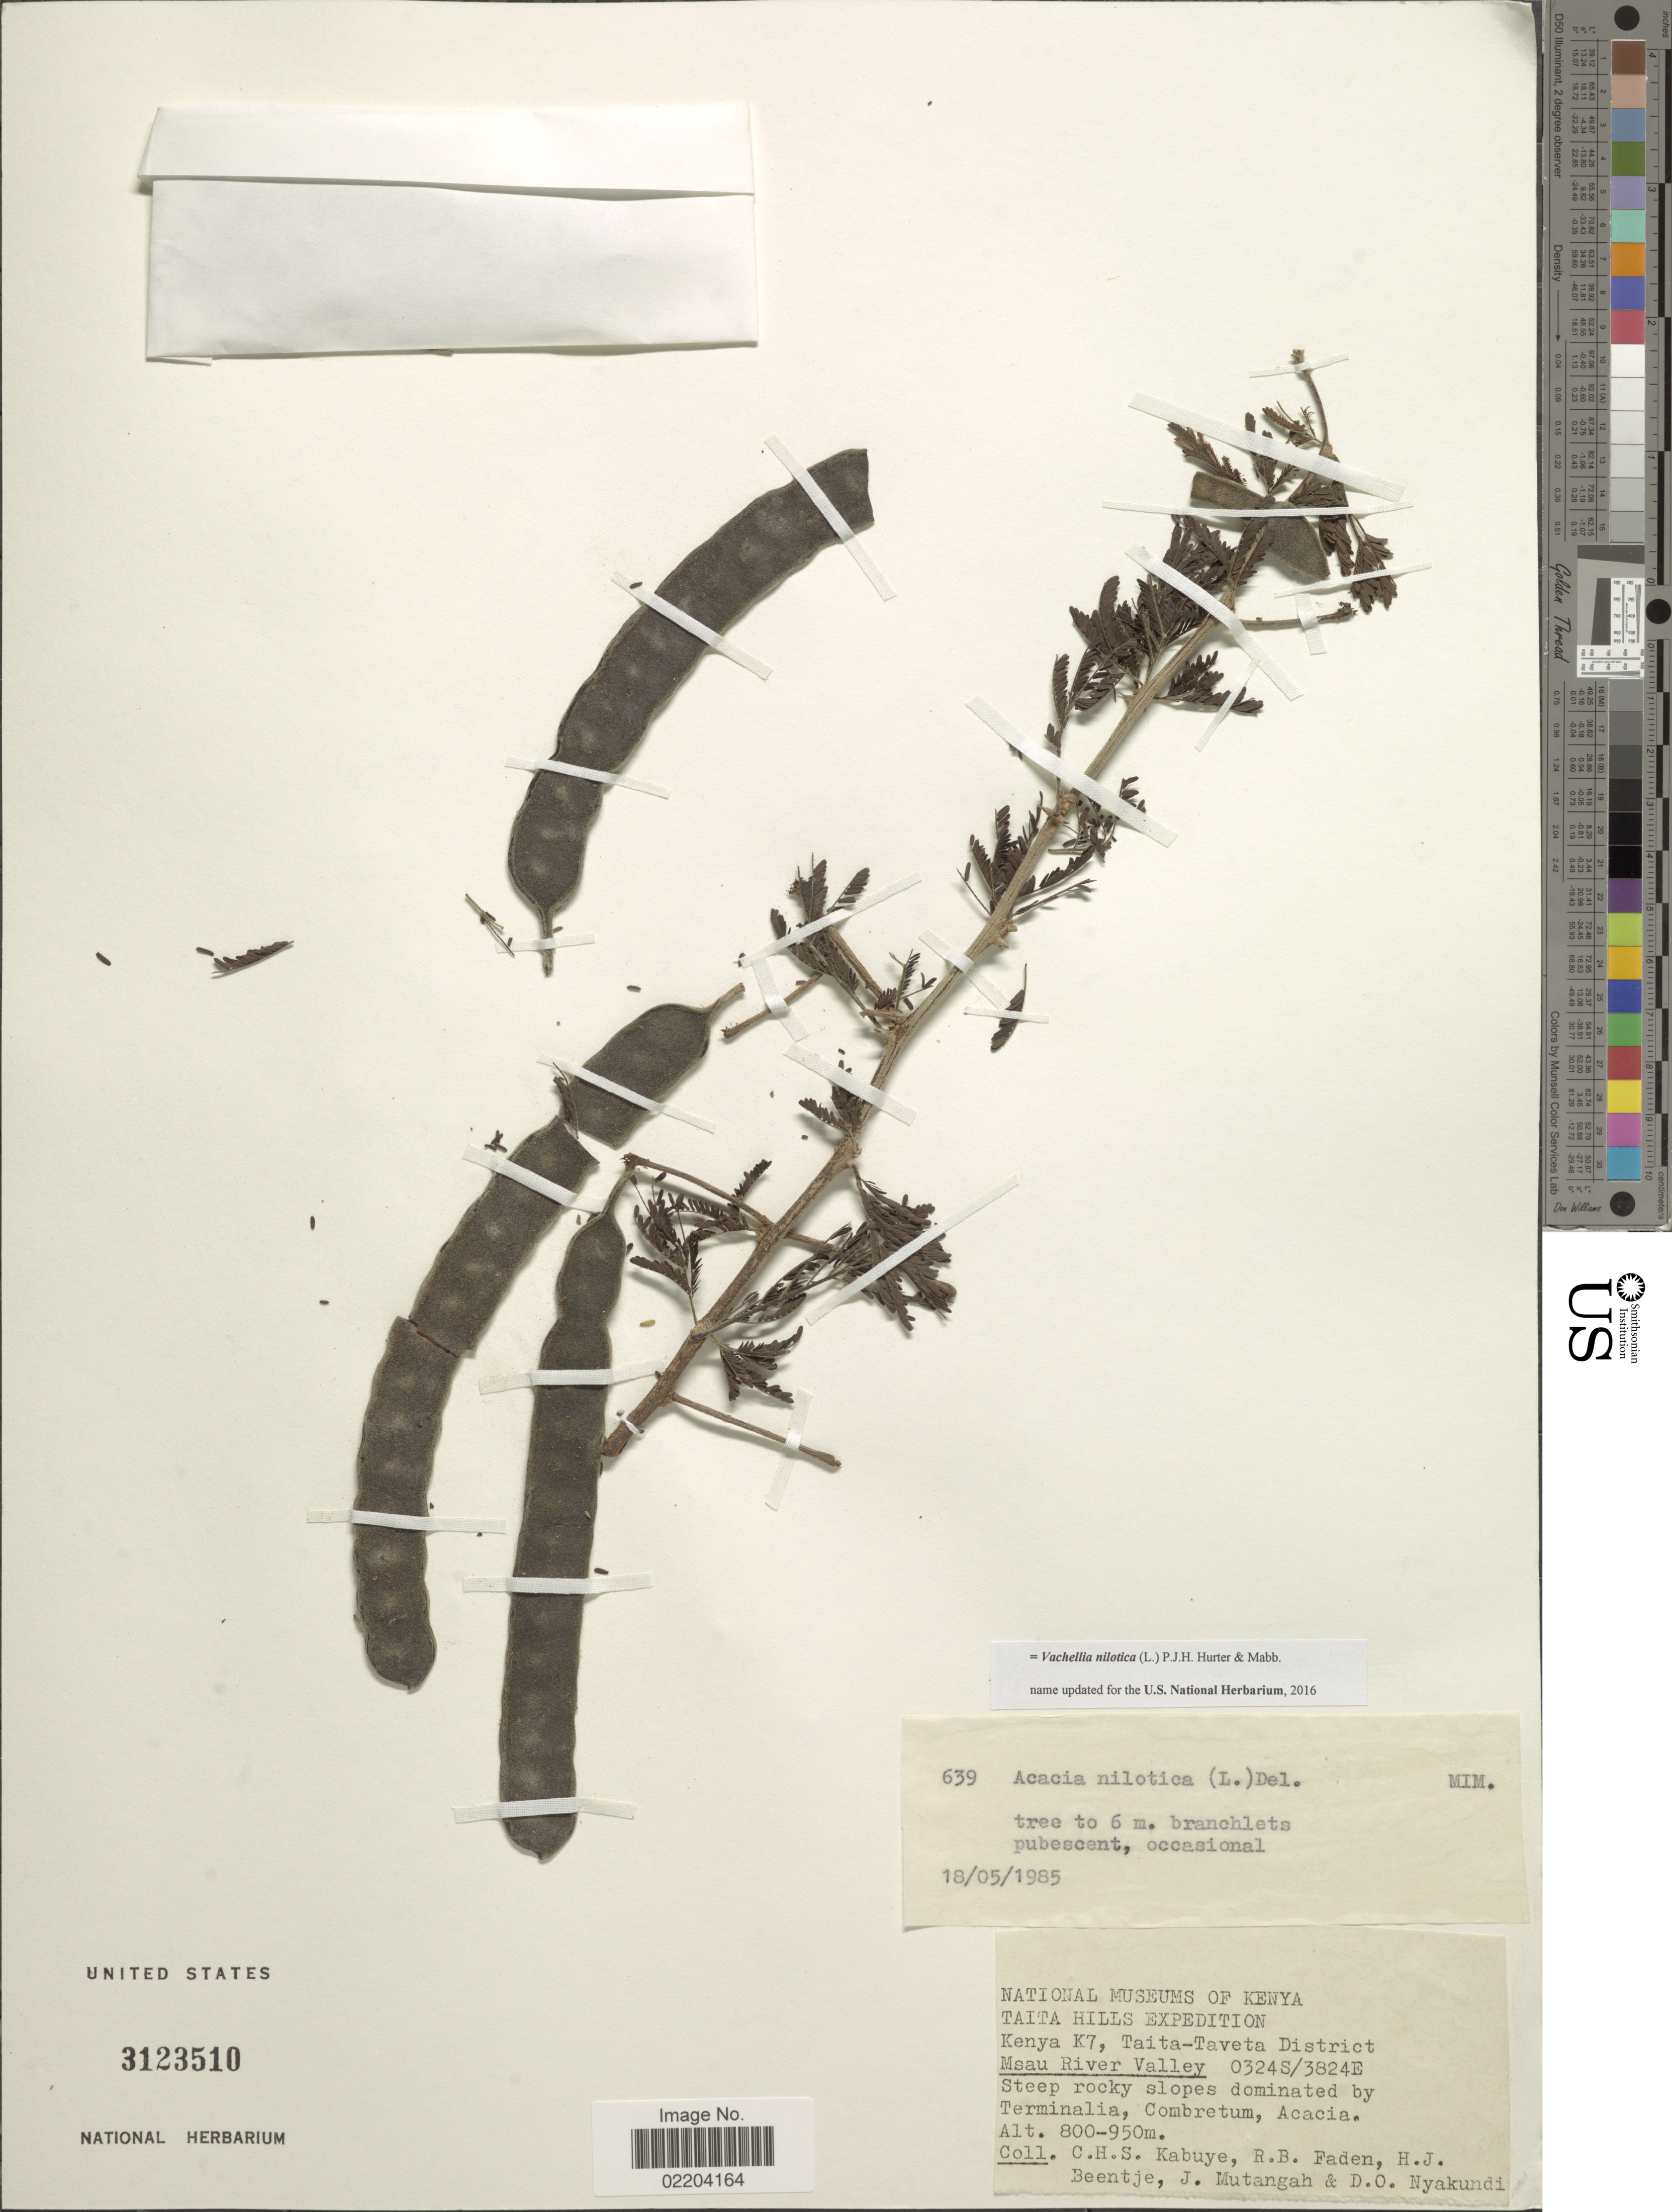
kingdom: Plantae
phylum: Tracheophyta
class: Magnoliopsida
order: Fabales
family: Fabaceae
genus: Vachellia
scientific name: Vachellia nilotica subsp. nilotica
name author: (L.) P.J.H. Hurter & Mabb.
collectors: C. Kabuye, R. B. Faden, H. J. Beentje, J. Mutangah & D. Nyakundi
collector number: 639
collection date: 1985-05-18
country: Kenya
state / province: Taita Taveta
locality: Taita Hills, Kenya K7, Taita-Taita-Taveta District. Msau River Valley.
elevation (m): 800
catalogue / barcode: US 3123510